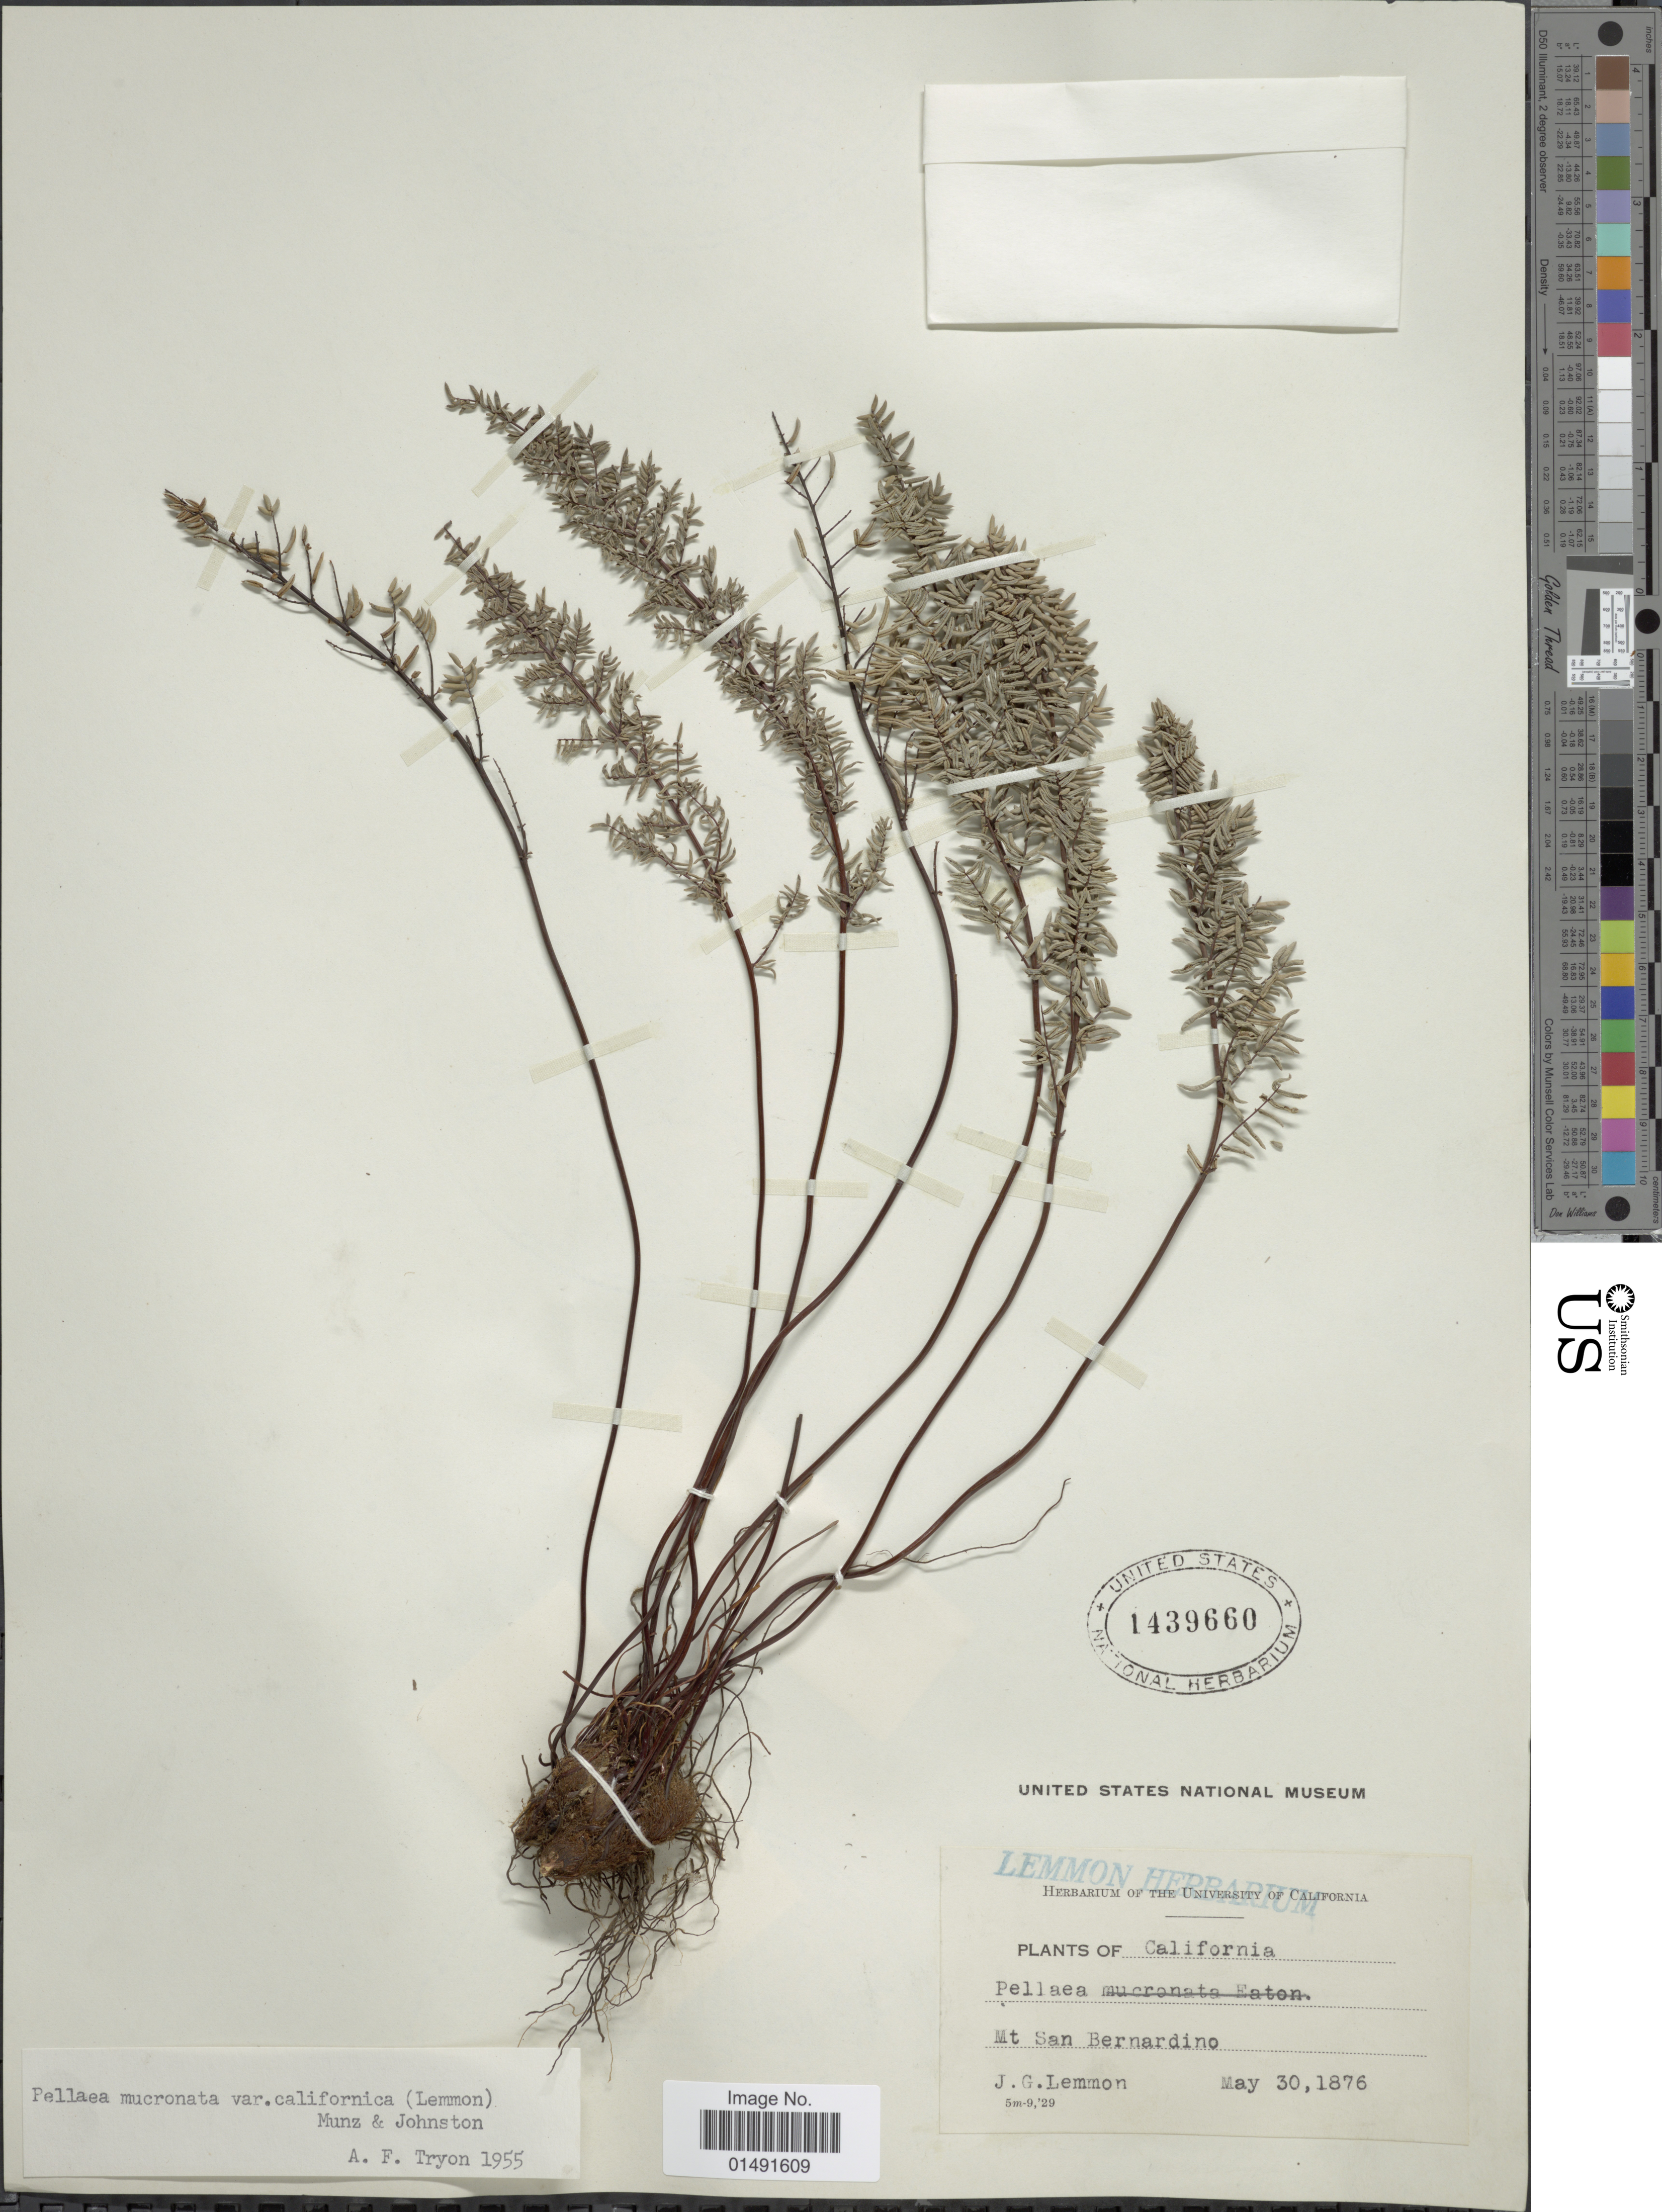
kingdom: Plantae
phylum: Tracheophyta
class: Polypodiopsida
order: Polypodiales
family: Pteridaceae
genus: Pellaea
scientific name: Pellaea mucronata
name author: (D.C. Eaton) D.C. Eaton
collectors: J. Lemmon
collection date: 1876-05-30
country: United States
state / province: California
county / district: San Bernardino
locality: Mt San Bernardino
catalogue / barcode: US 1439660